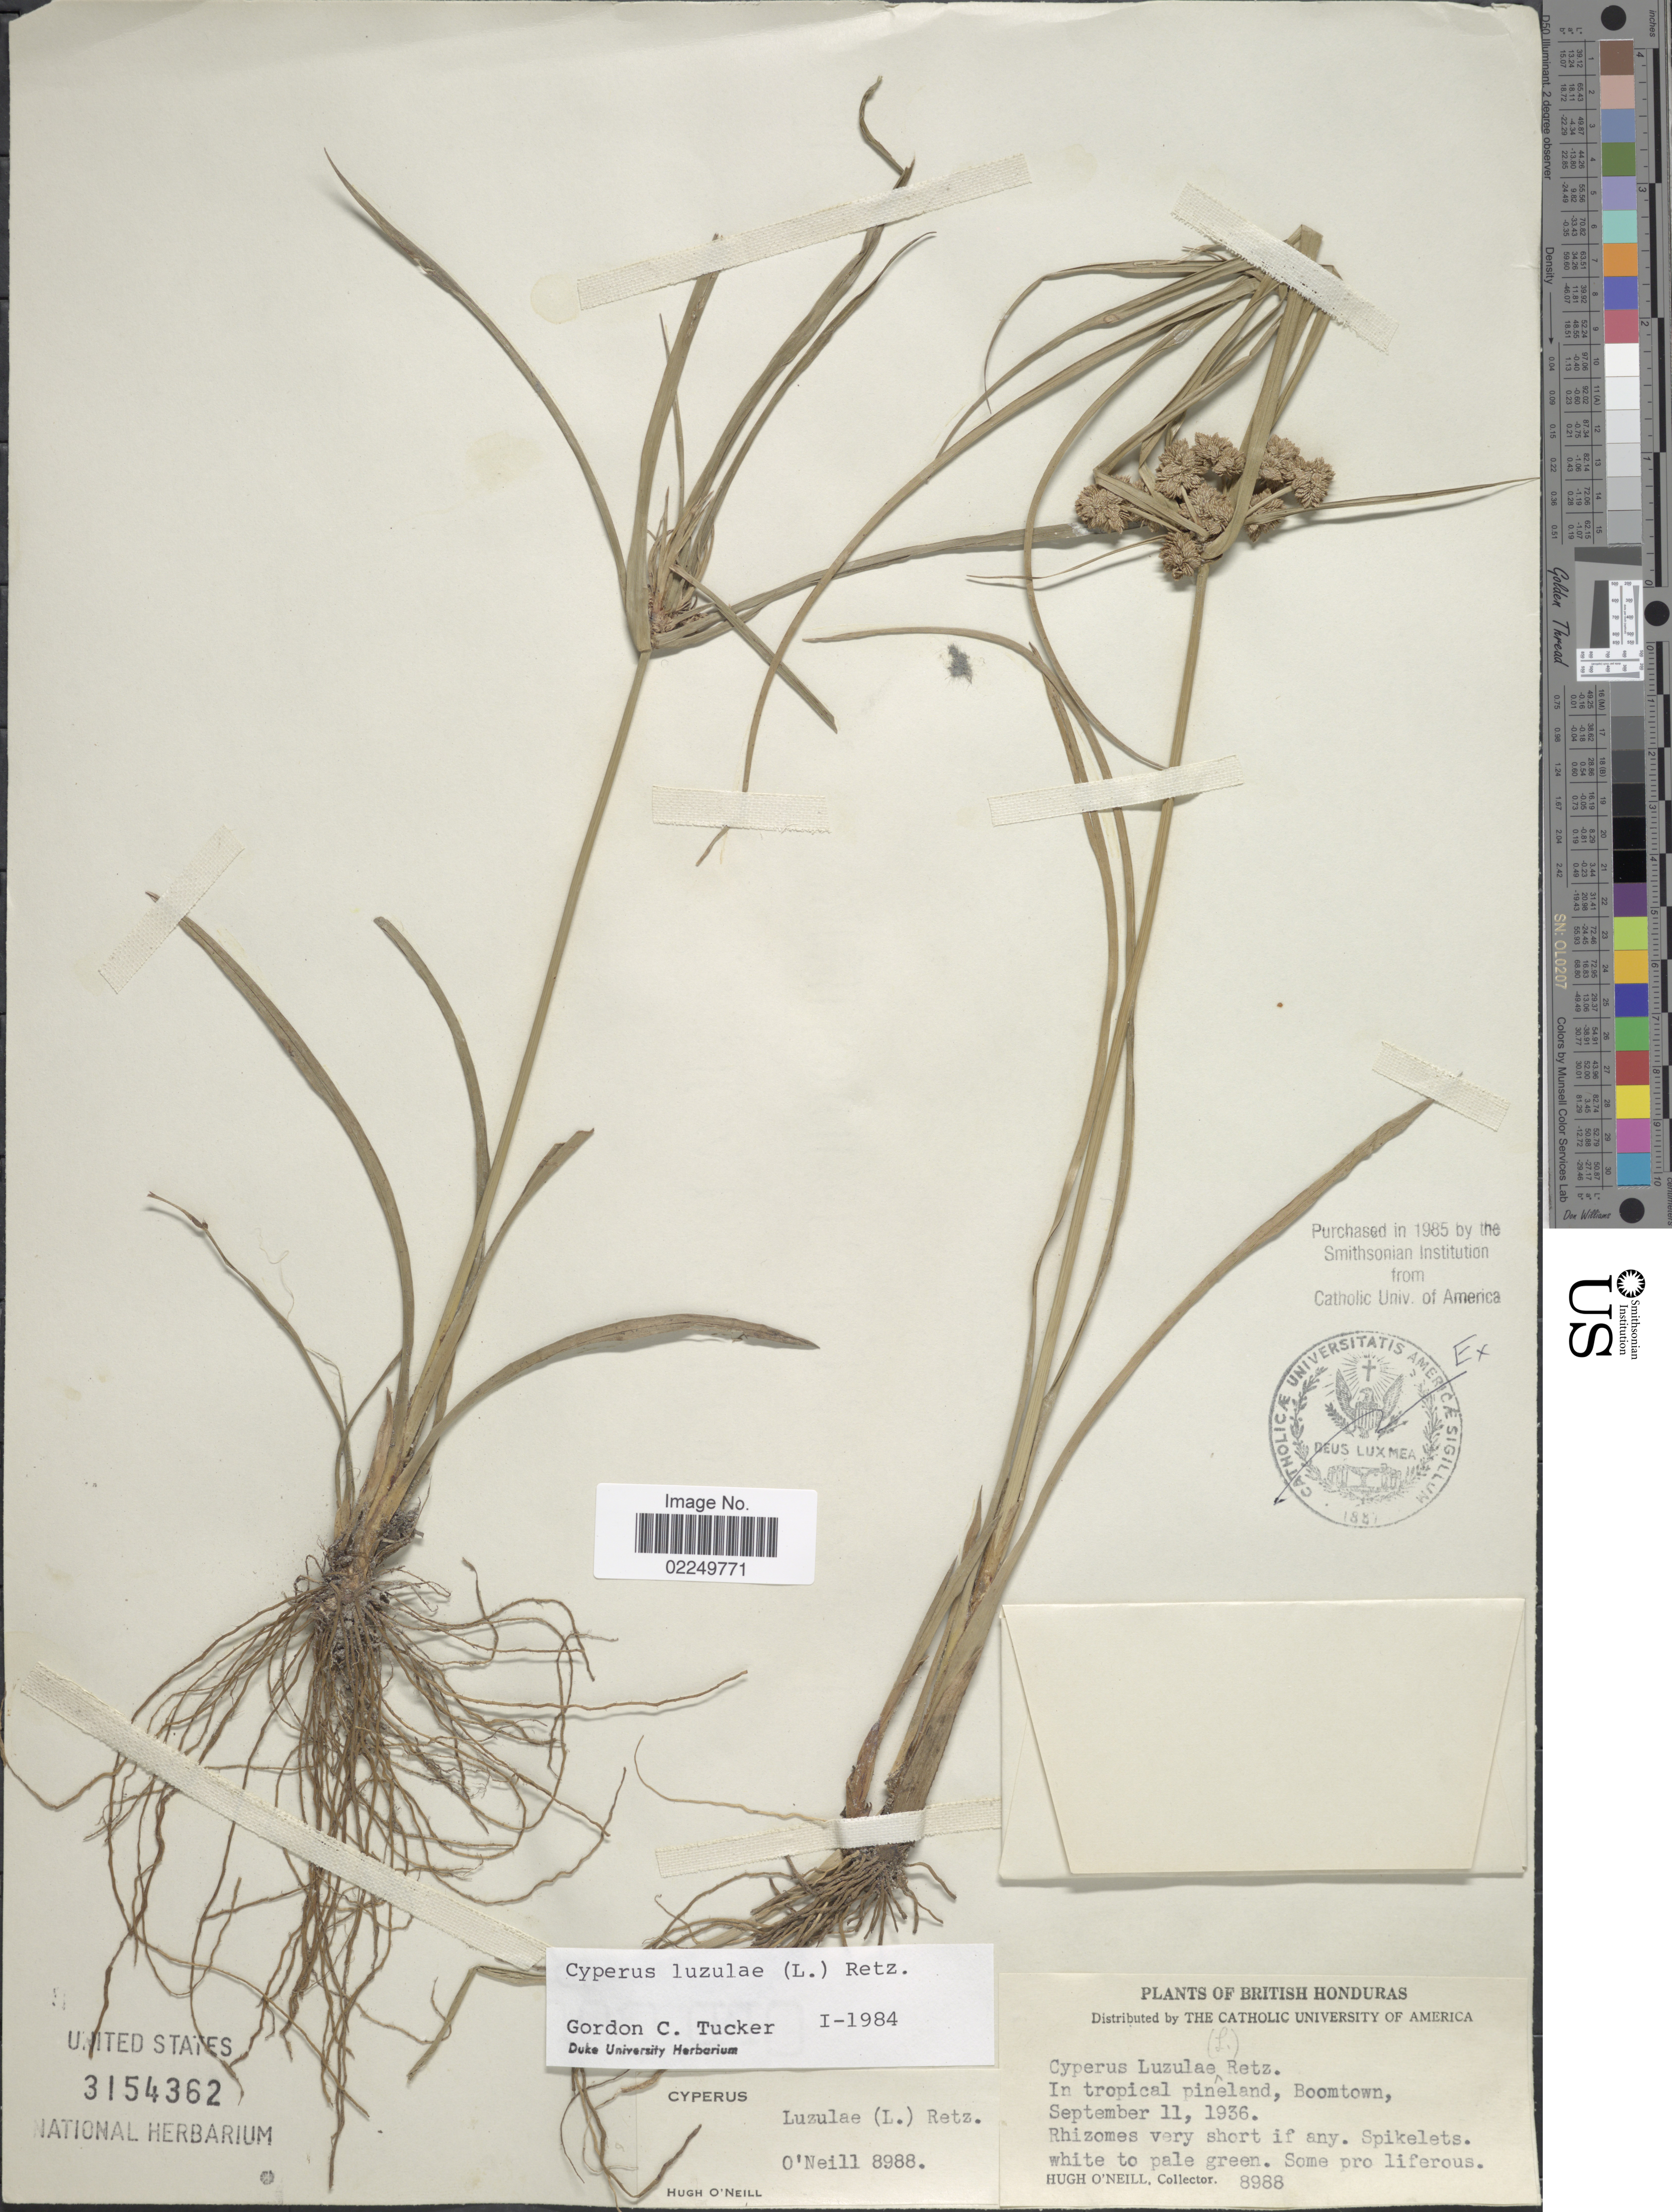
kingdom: Plantae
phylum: Tracheophyta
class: Liliopsida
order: Poales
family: Cyperaceae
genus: Cyperus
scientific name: Cyperus luzulae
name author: (L.) Rottb. ex Retz.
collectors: H. O'Neill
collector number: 8988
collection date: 1936-09-11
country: Belize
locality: British Honduras, In tropical pineland, Boomtown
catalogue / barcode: US 3154362